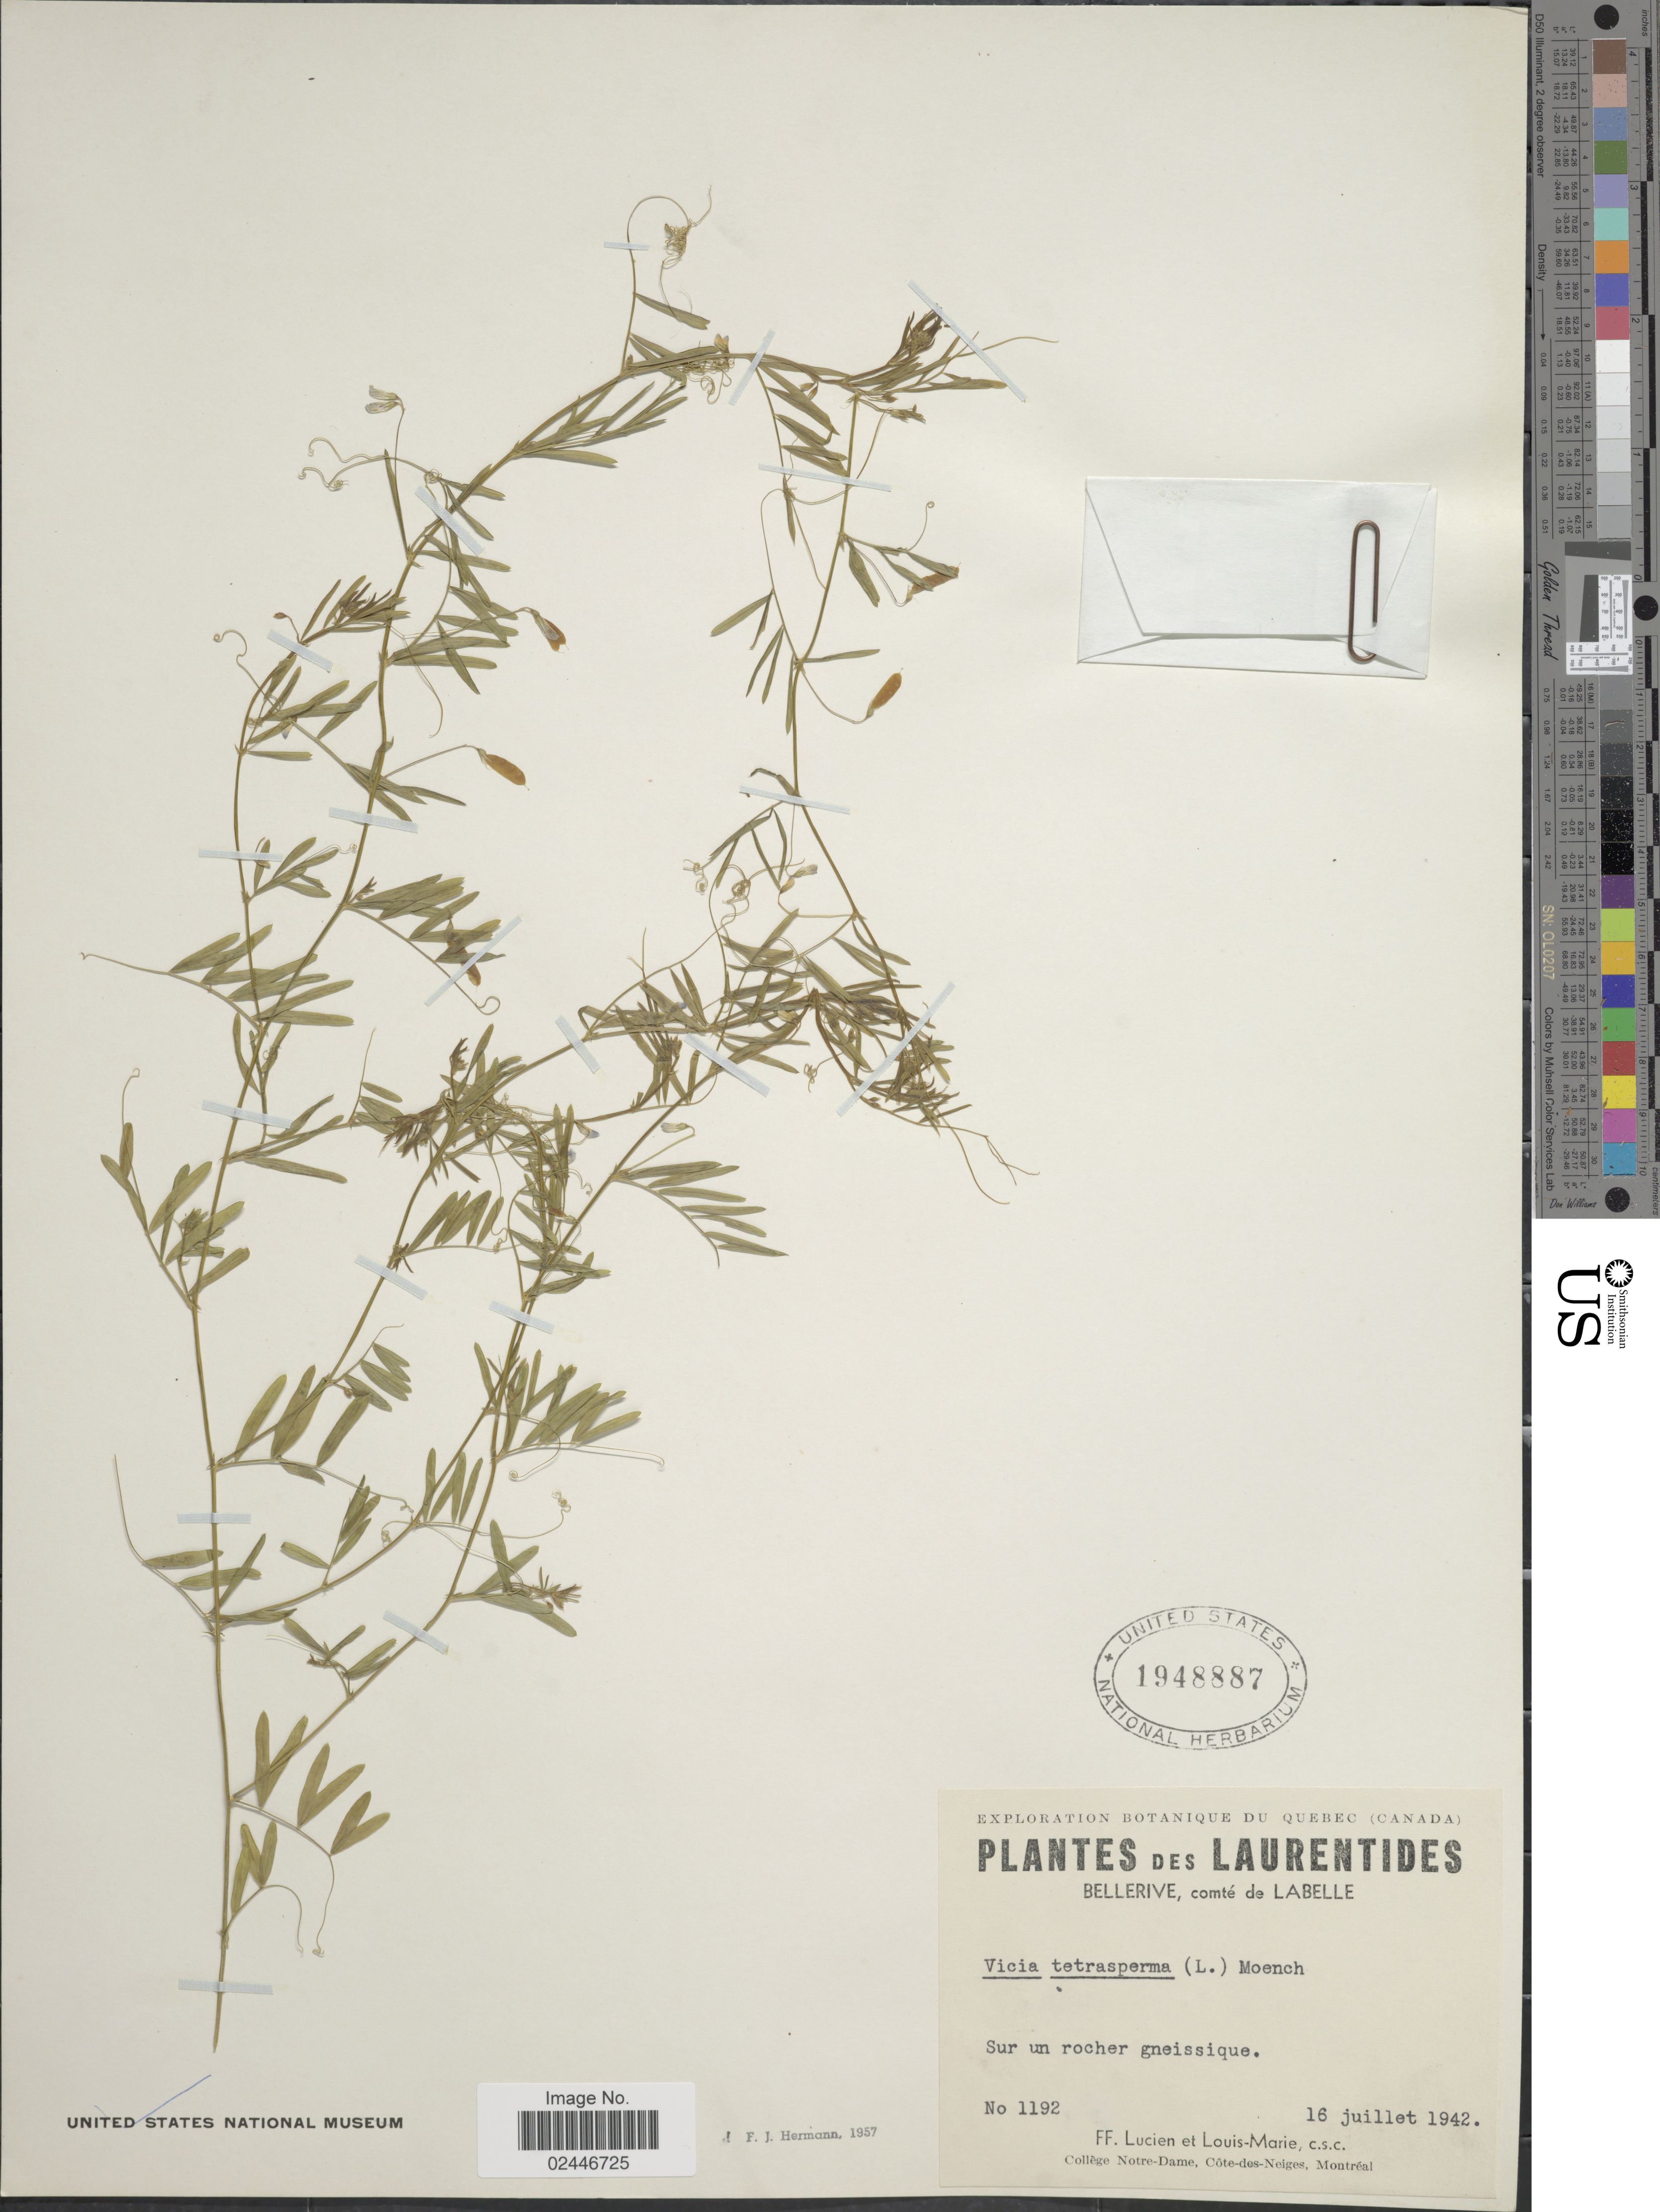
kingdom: Plantae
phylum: Tracheophyta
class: Magnoliopsida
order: Fabales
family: Fabaceae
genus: Vicia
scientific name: Vicia tetrasperma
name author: (L.) Schreb.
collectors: F. Lucien & Louis-Marie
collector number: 1192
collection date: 1942-07-16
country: Canada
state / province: Ontario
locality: Laurentides, Ballerive, comte de Labelle.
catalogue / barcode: US 1948887